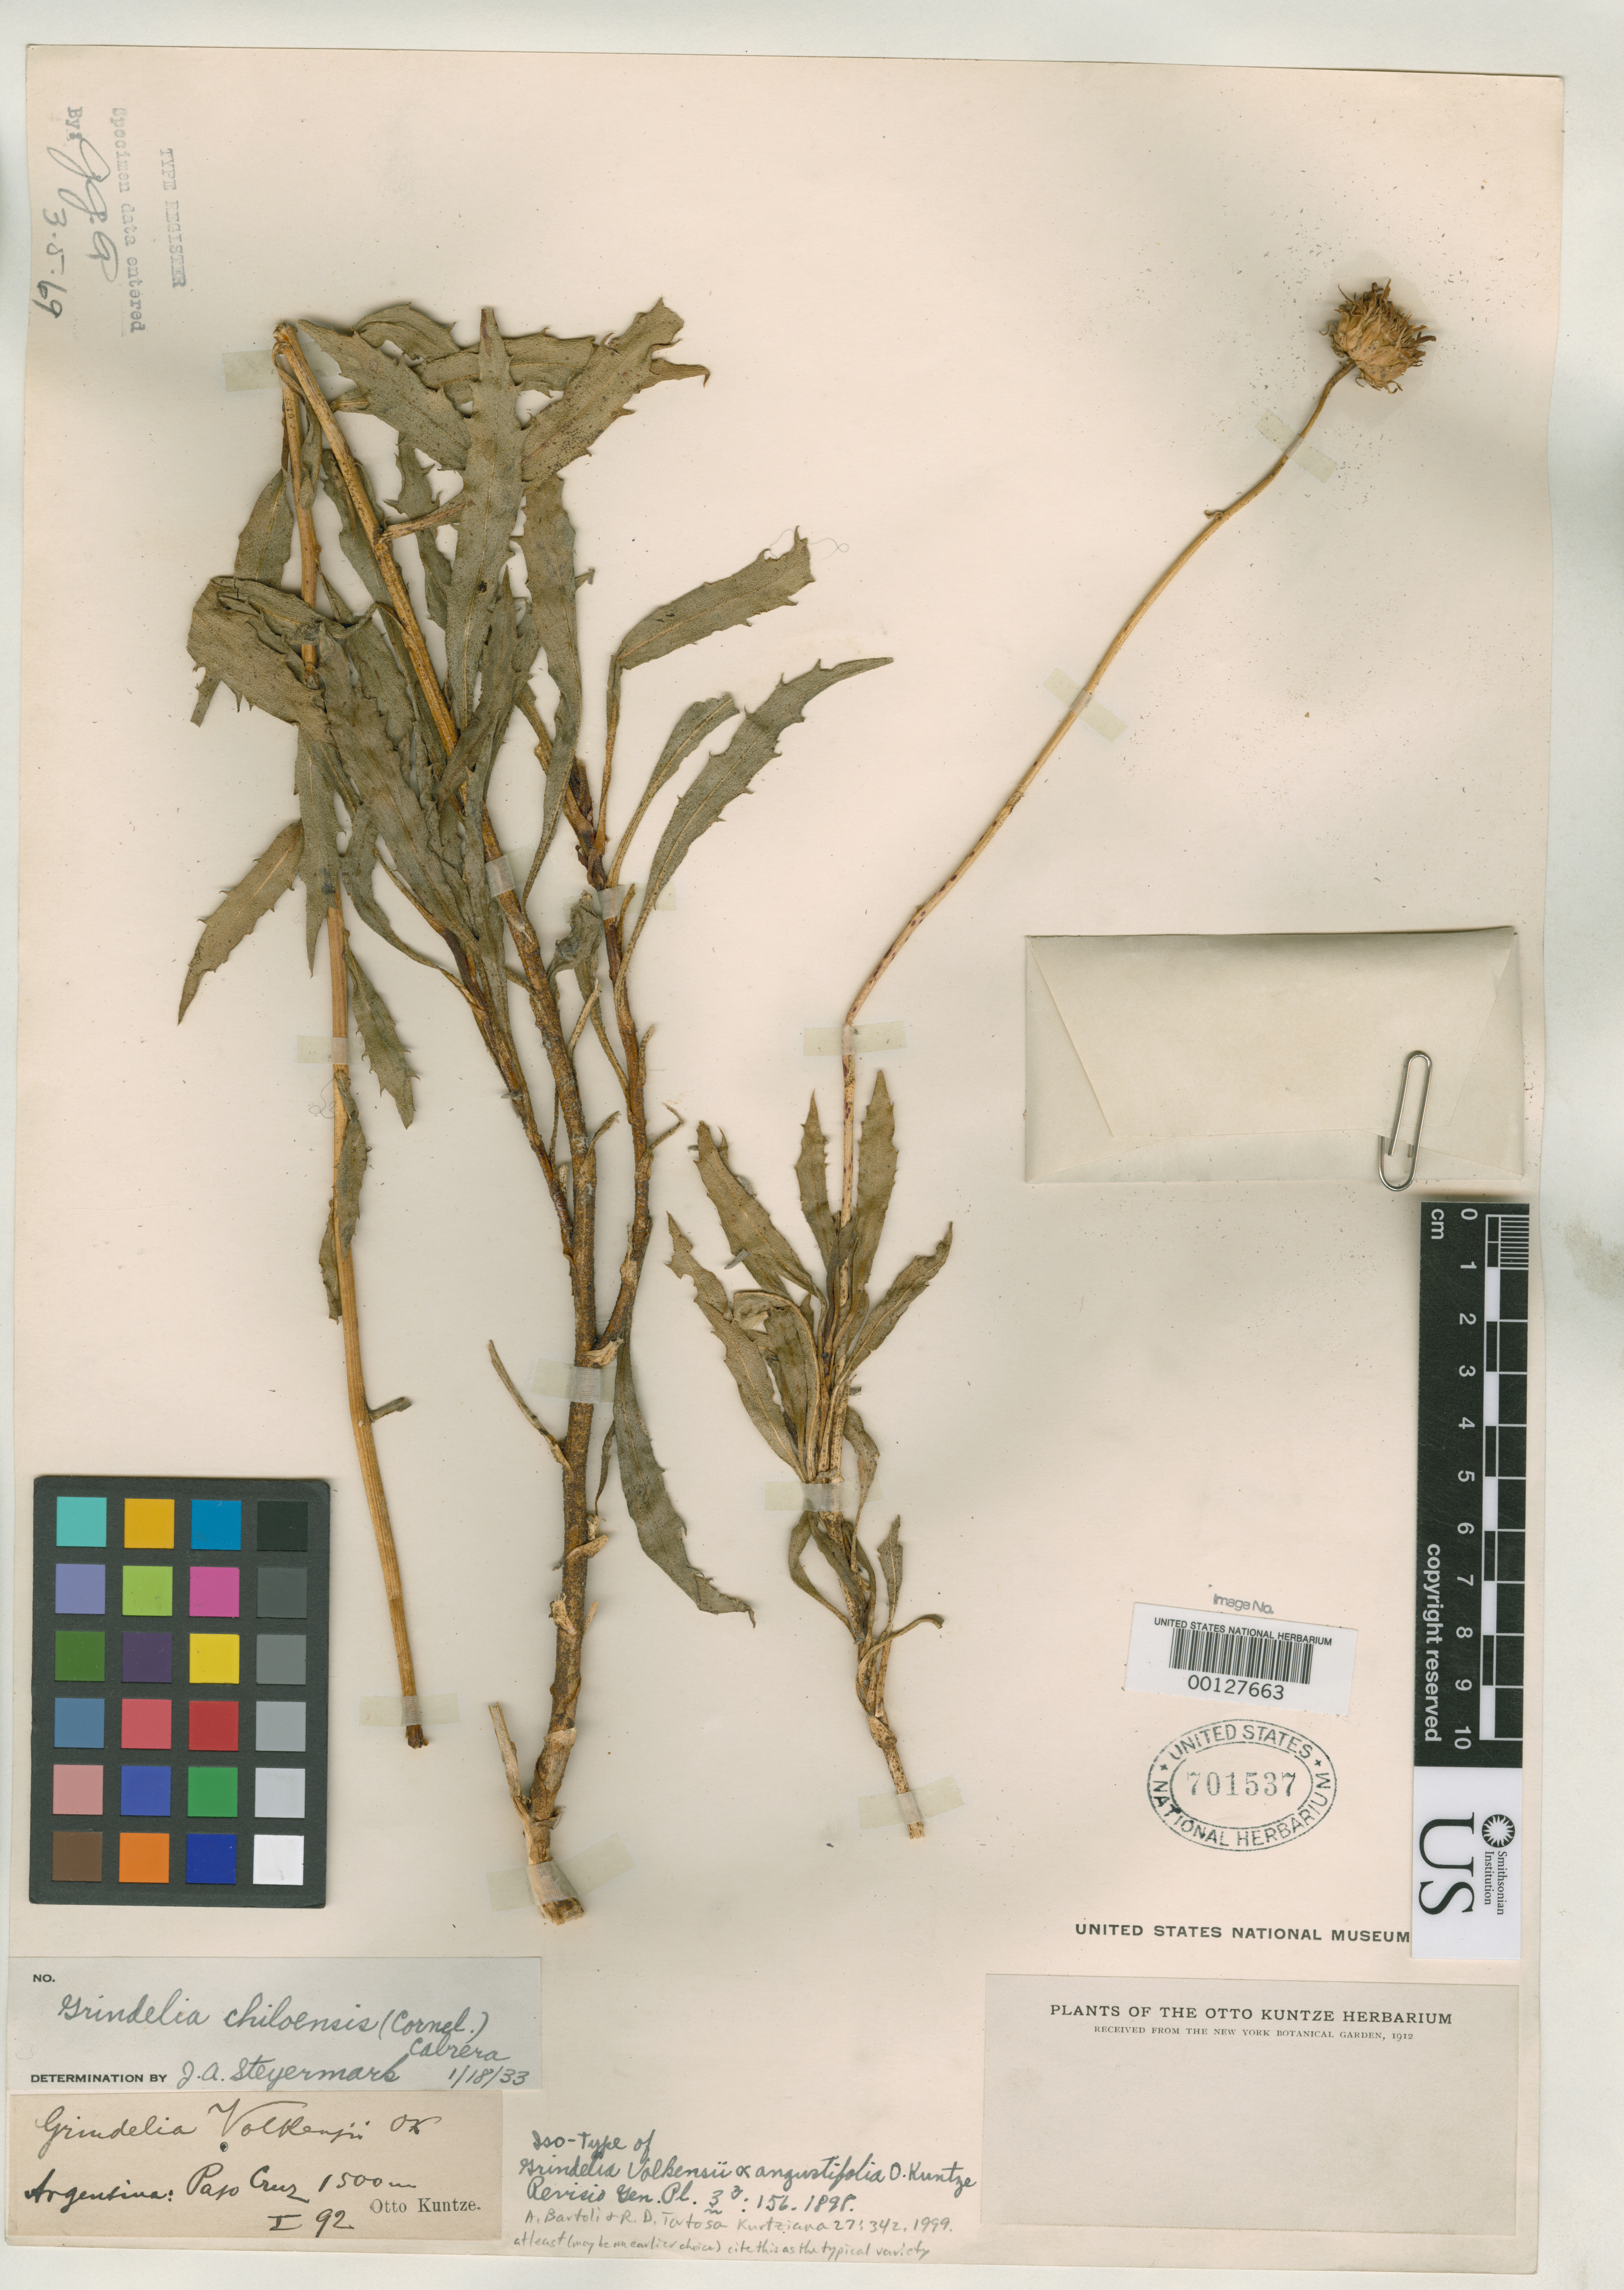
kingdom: Plantae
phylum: Tracheophyta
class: Magnoliopsida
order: Asterales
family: Asteraceae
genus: Grindelia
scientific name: Grindelia volkensii var. latifolia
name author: Kuntze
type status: Isotype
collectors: C.E.O. Kuntze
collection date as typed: Jan 1892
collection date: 1892-01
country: Argentina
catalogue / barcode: US 701537